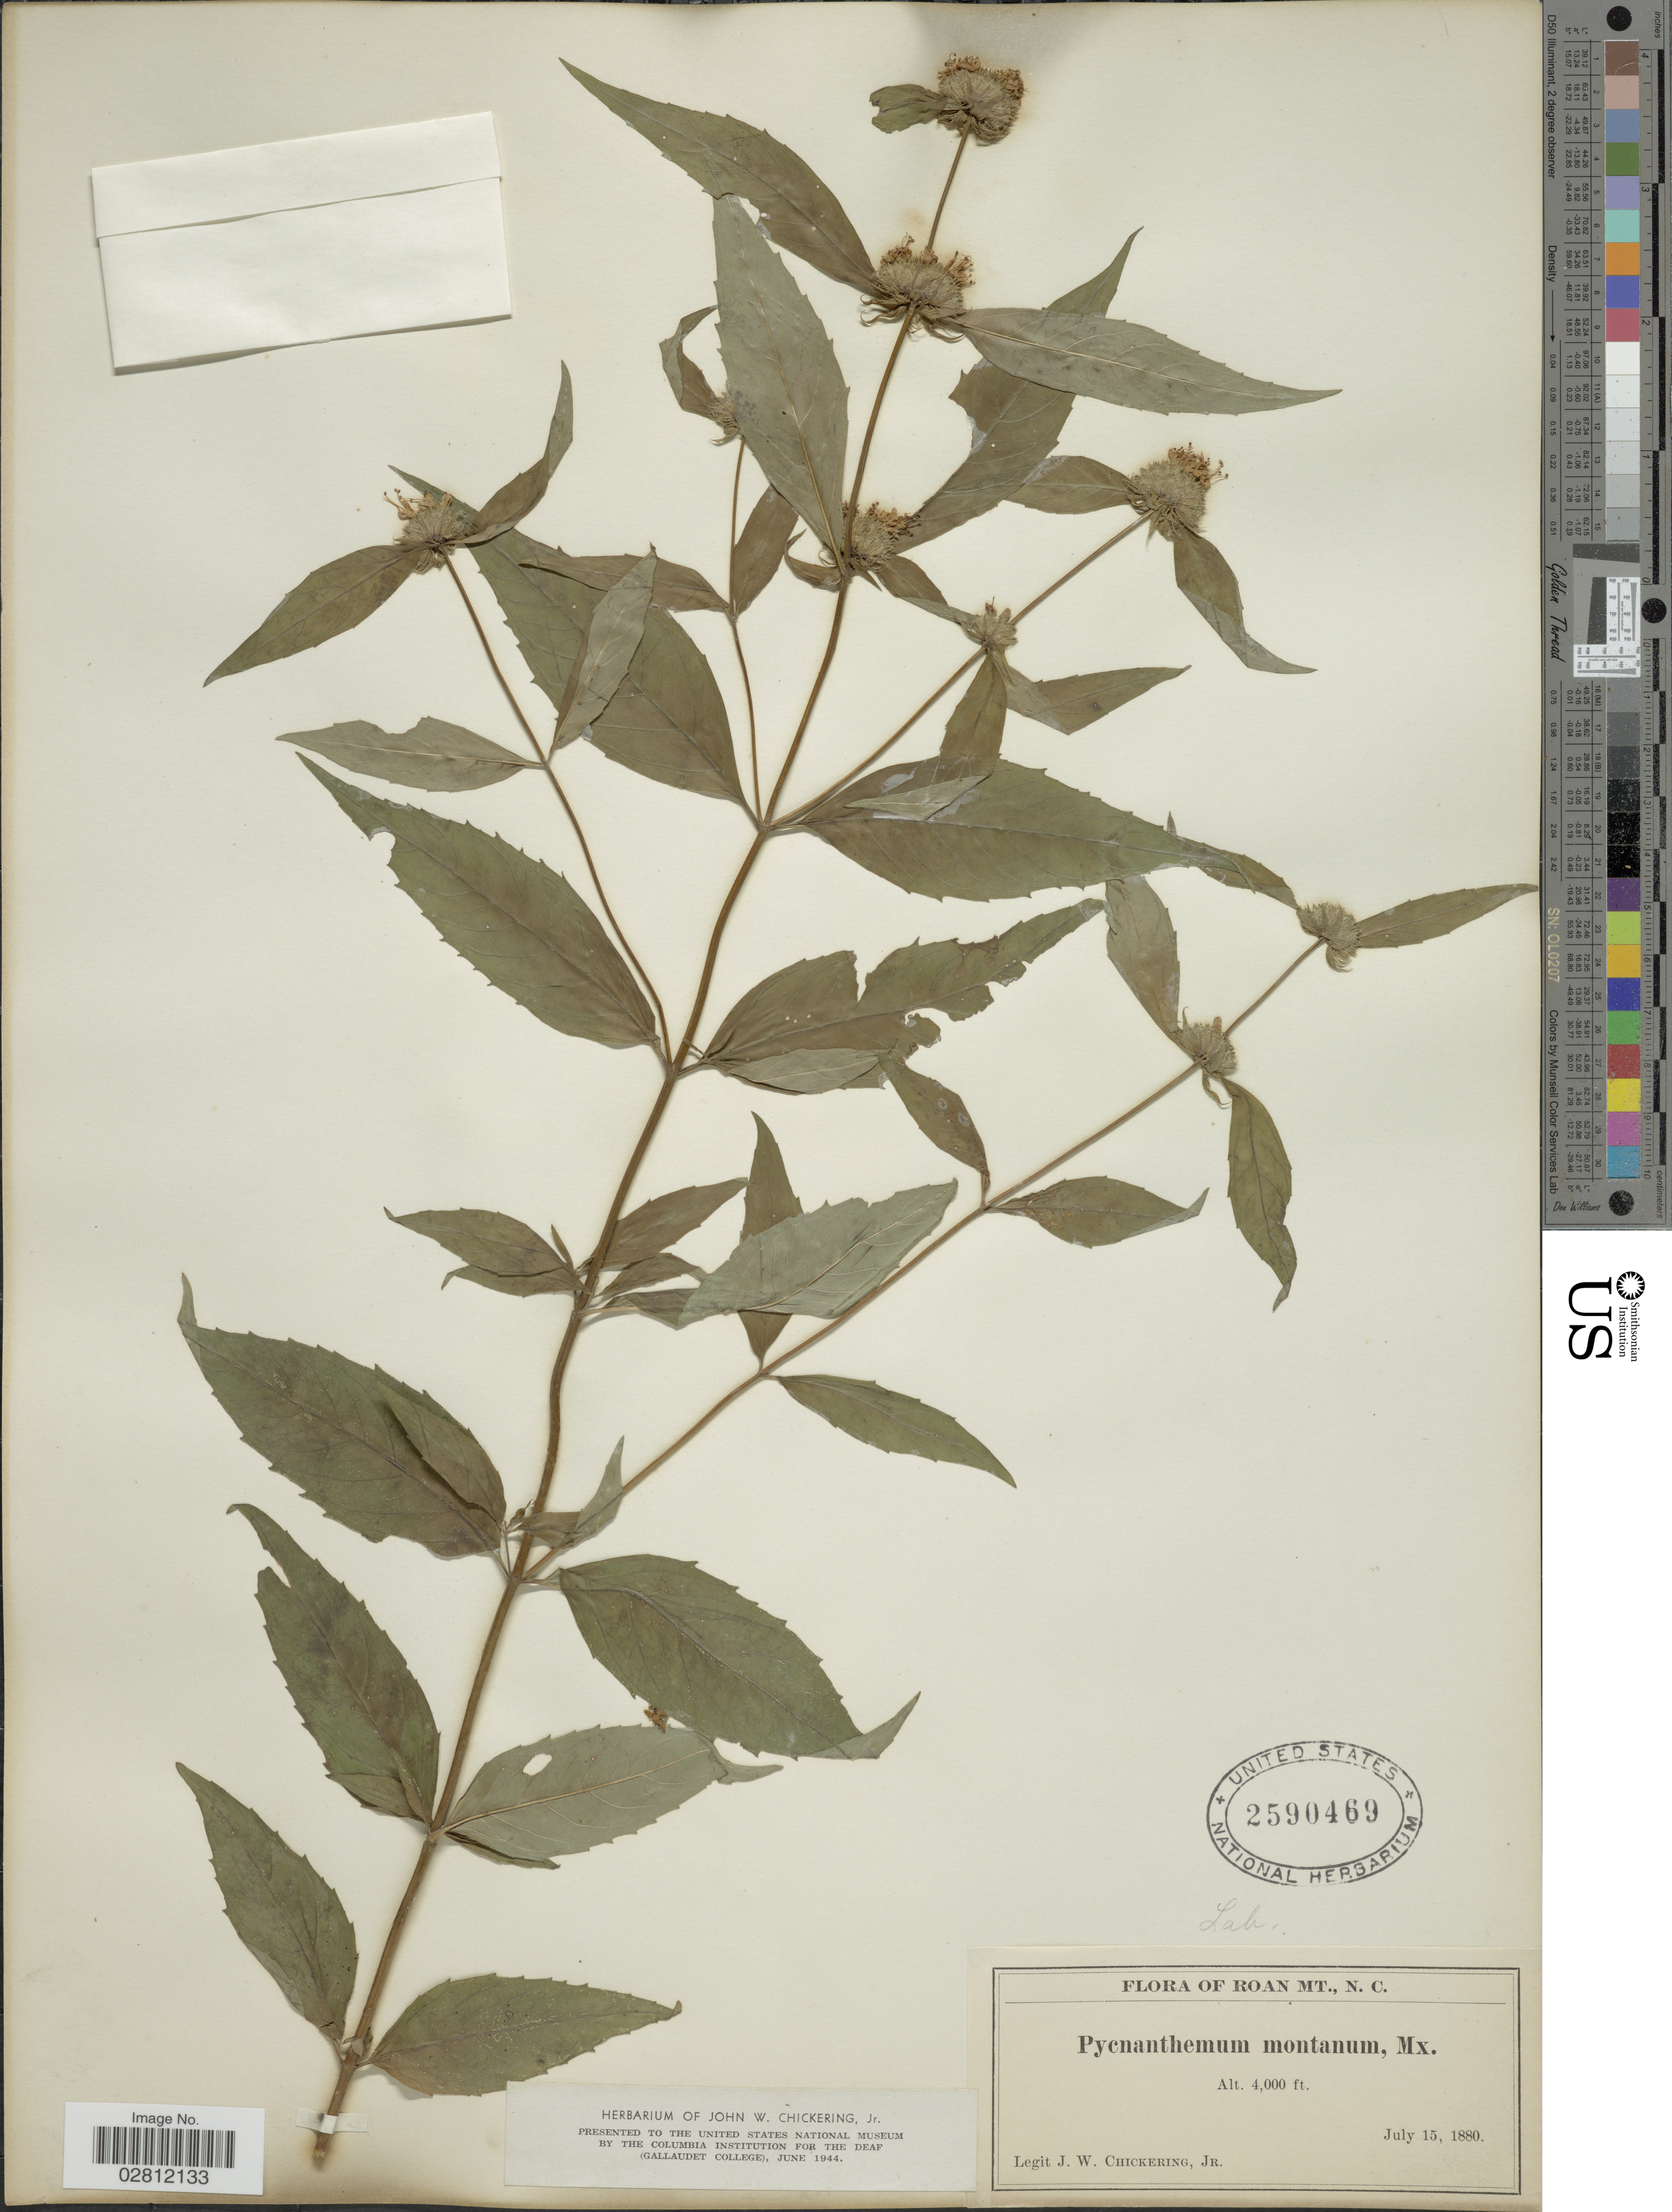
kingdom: Plantae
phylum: Tracheophyta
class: Magnoliopsida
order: Lamiales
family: Lamiaceae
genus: Pycnanthemum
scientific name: Pycnanthemum montanum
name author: Michx.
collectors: J. W. Chickering Jr.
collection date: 1880-07-15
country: United States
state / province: North Carolina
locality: Roan Mt.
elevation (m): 1219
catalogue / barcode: US 2590469